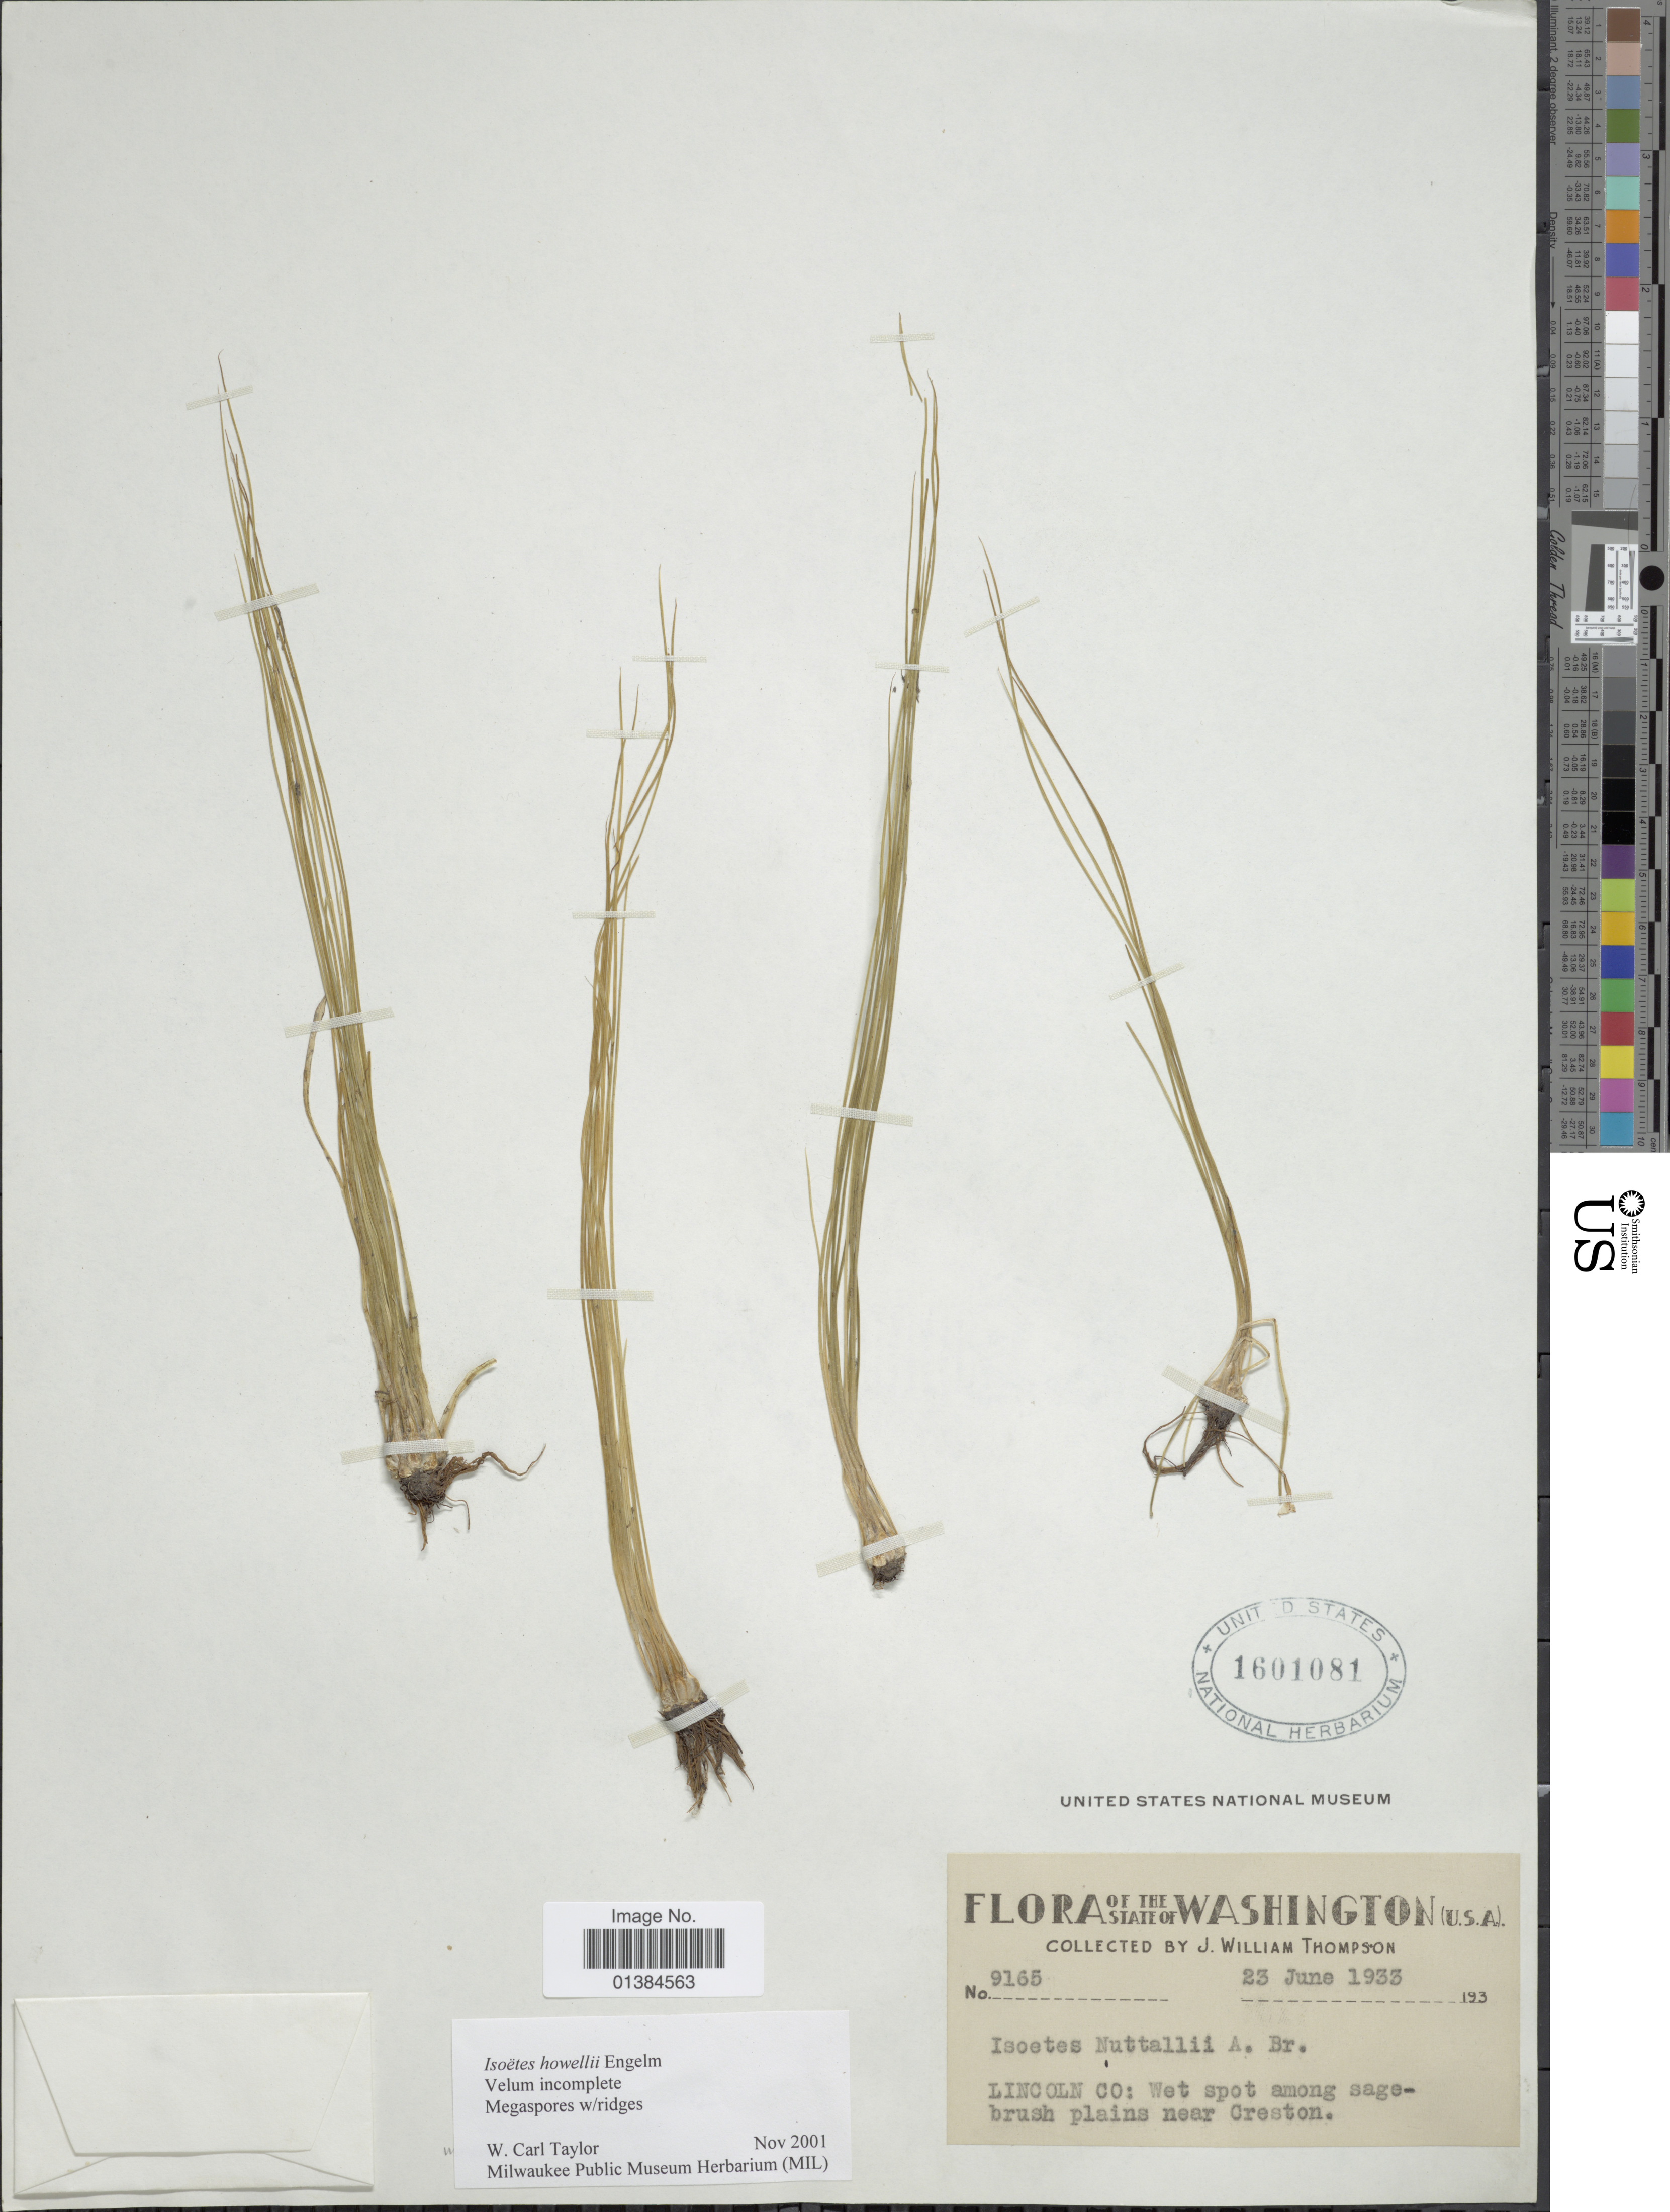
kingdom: Plantae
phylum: Tracheophyta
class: Lycopodiopsida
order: Isoetales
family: Isoetaceae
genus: Isoetes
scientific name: Isoetes howellii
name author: Engelm.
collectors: J. W. Thompson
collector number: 9165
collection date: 1933-06-23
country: United States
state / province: Washington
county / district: Lincoln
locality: Lincoln Co: Wet spot among sagebrush plains near Creston.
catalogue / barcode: US 1601081